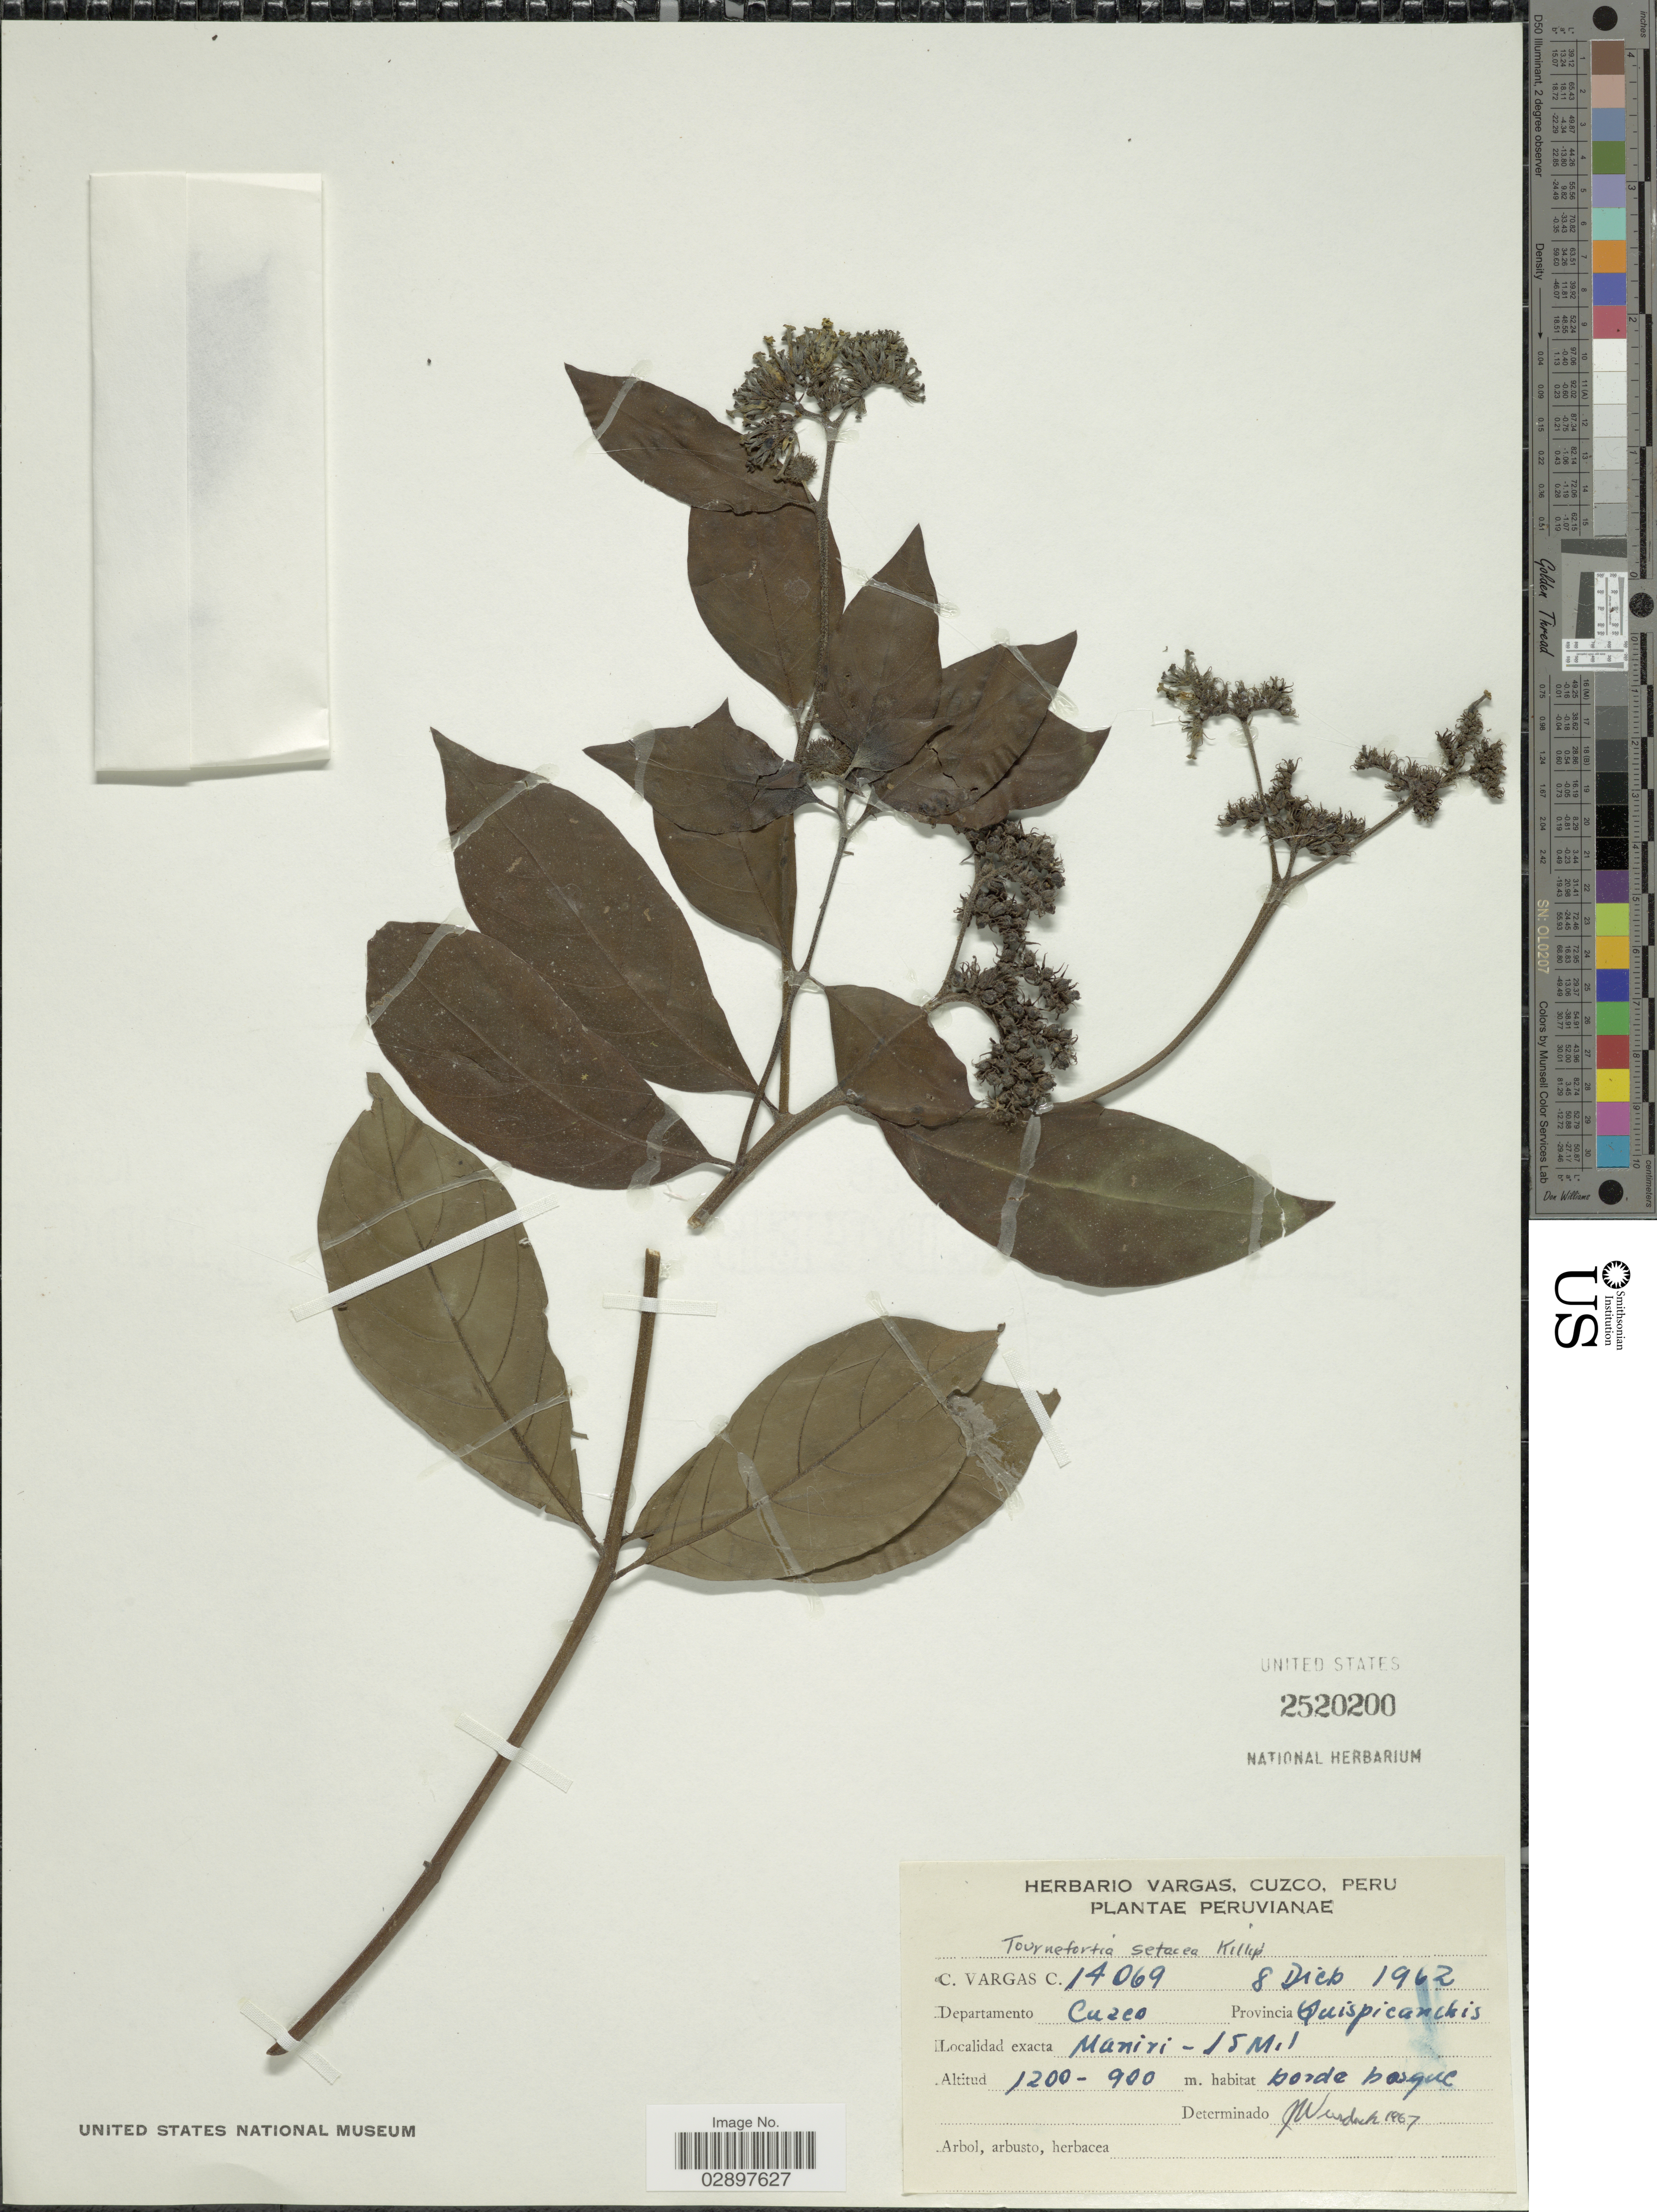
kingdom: Plantae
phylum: Tracheophyta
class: Magnoliopsida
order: Boraginales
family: Heliotropiaceae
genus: Tournefortia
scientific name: Tournefortia setacea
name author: Killip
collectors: C. Vargas Calderón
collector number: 14069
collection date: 1962-12-08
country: Peru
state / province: Cusco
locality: Departamento Cuzco, Provincia Quispicanchis. Maniri [Manire]- 15 Mil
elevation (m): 900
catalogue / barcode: US 2520200